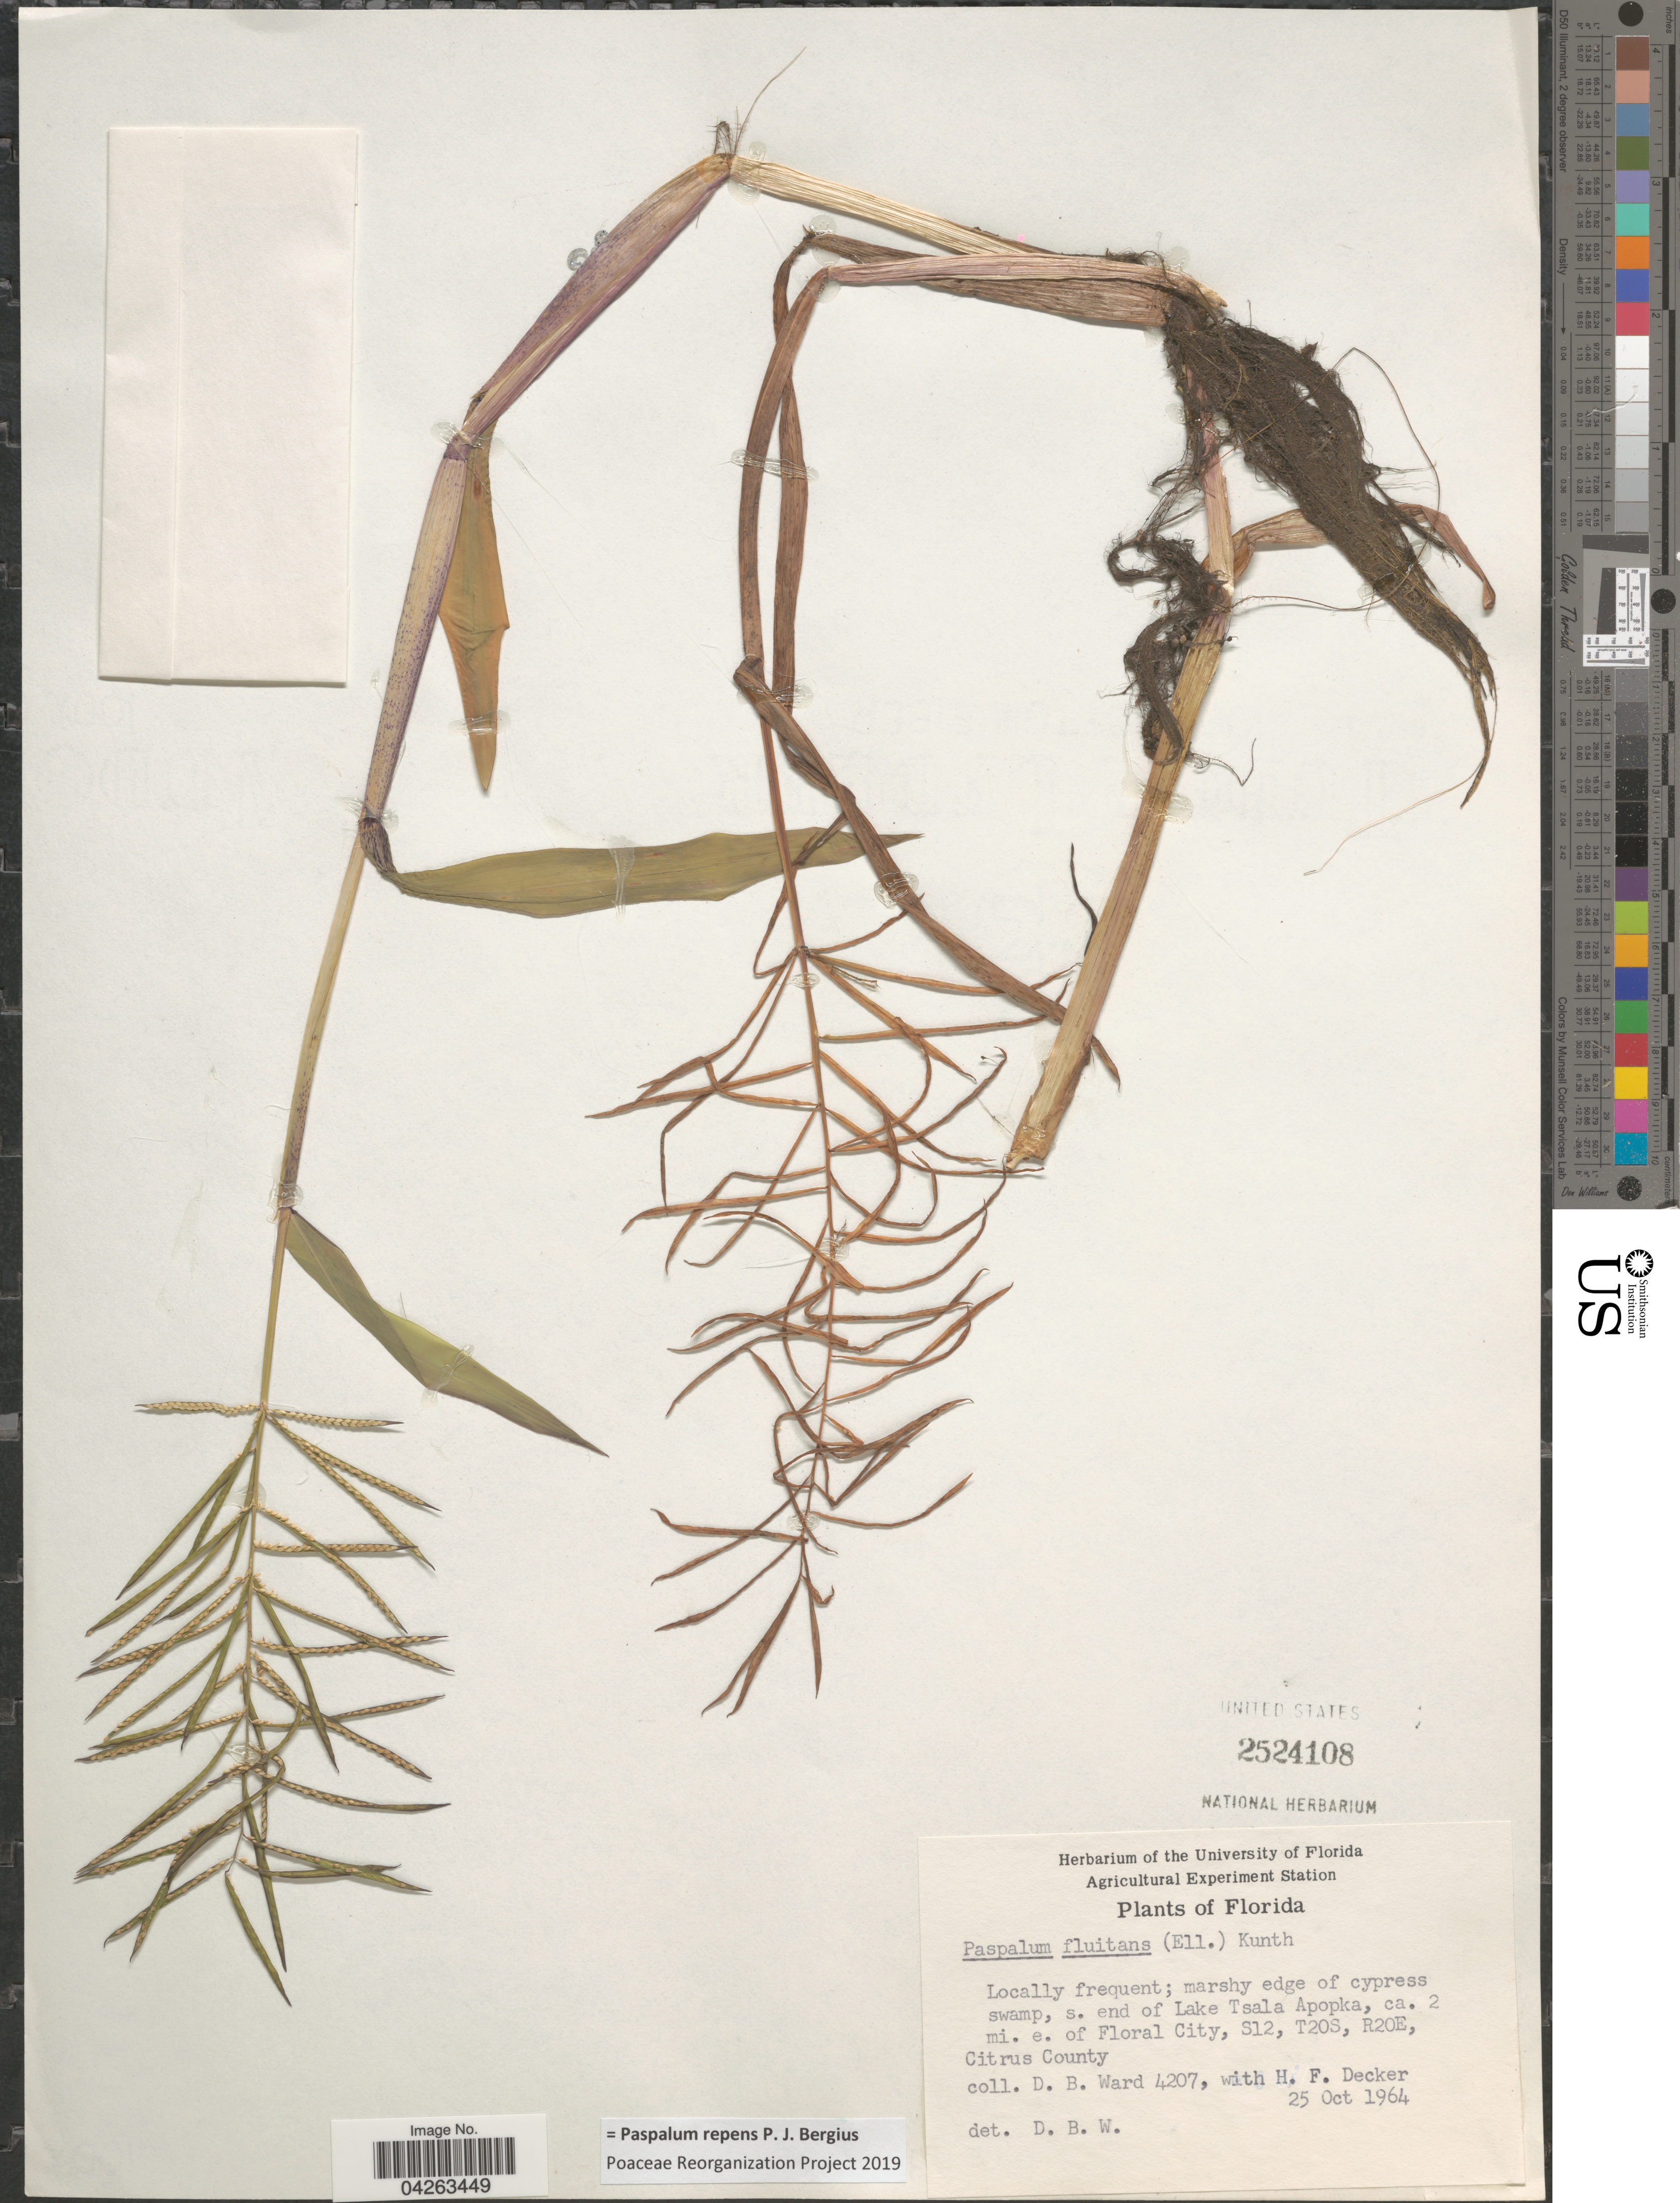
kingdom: Plantae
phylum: Tracheophyta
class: Liliopsida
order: Poales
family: Poaceae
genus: Paspalum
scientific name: Paspalum repens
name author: P.J. Bergius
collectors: D. B. Ward & H. Decker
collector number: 4207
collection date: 1964-10-25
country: United States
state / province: Florida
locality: Marshy edge of cypress swamp, s. end of Lake Tsala Apopka, ca. 2 mi. e. of Floral City, S12, T20S, R20E, Citrus County.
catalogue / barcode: US 2524108